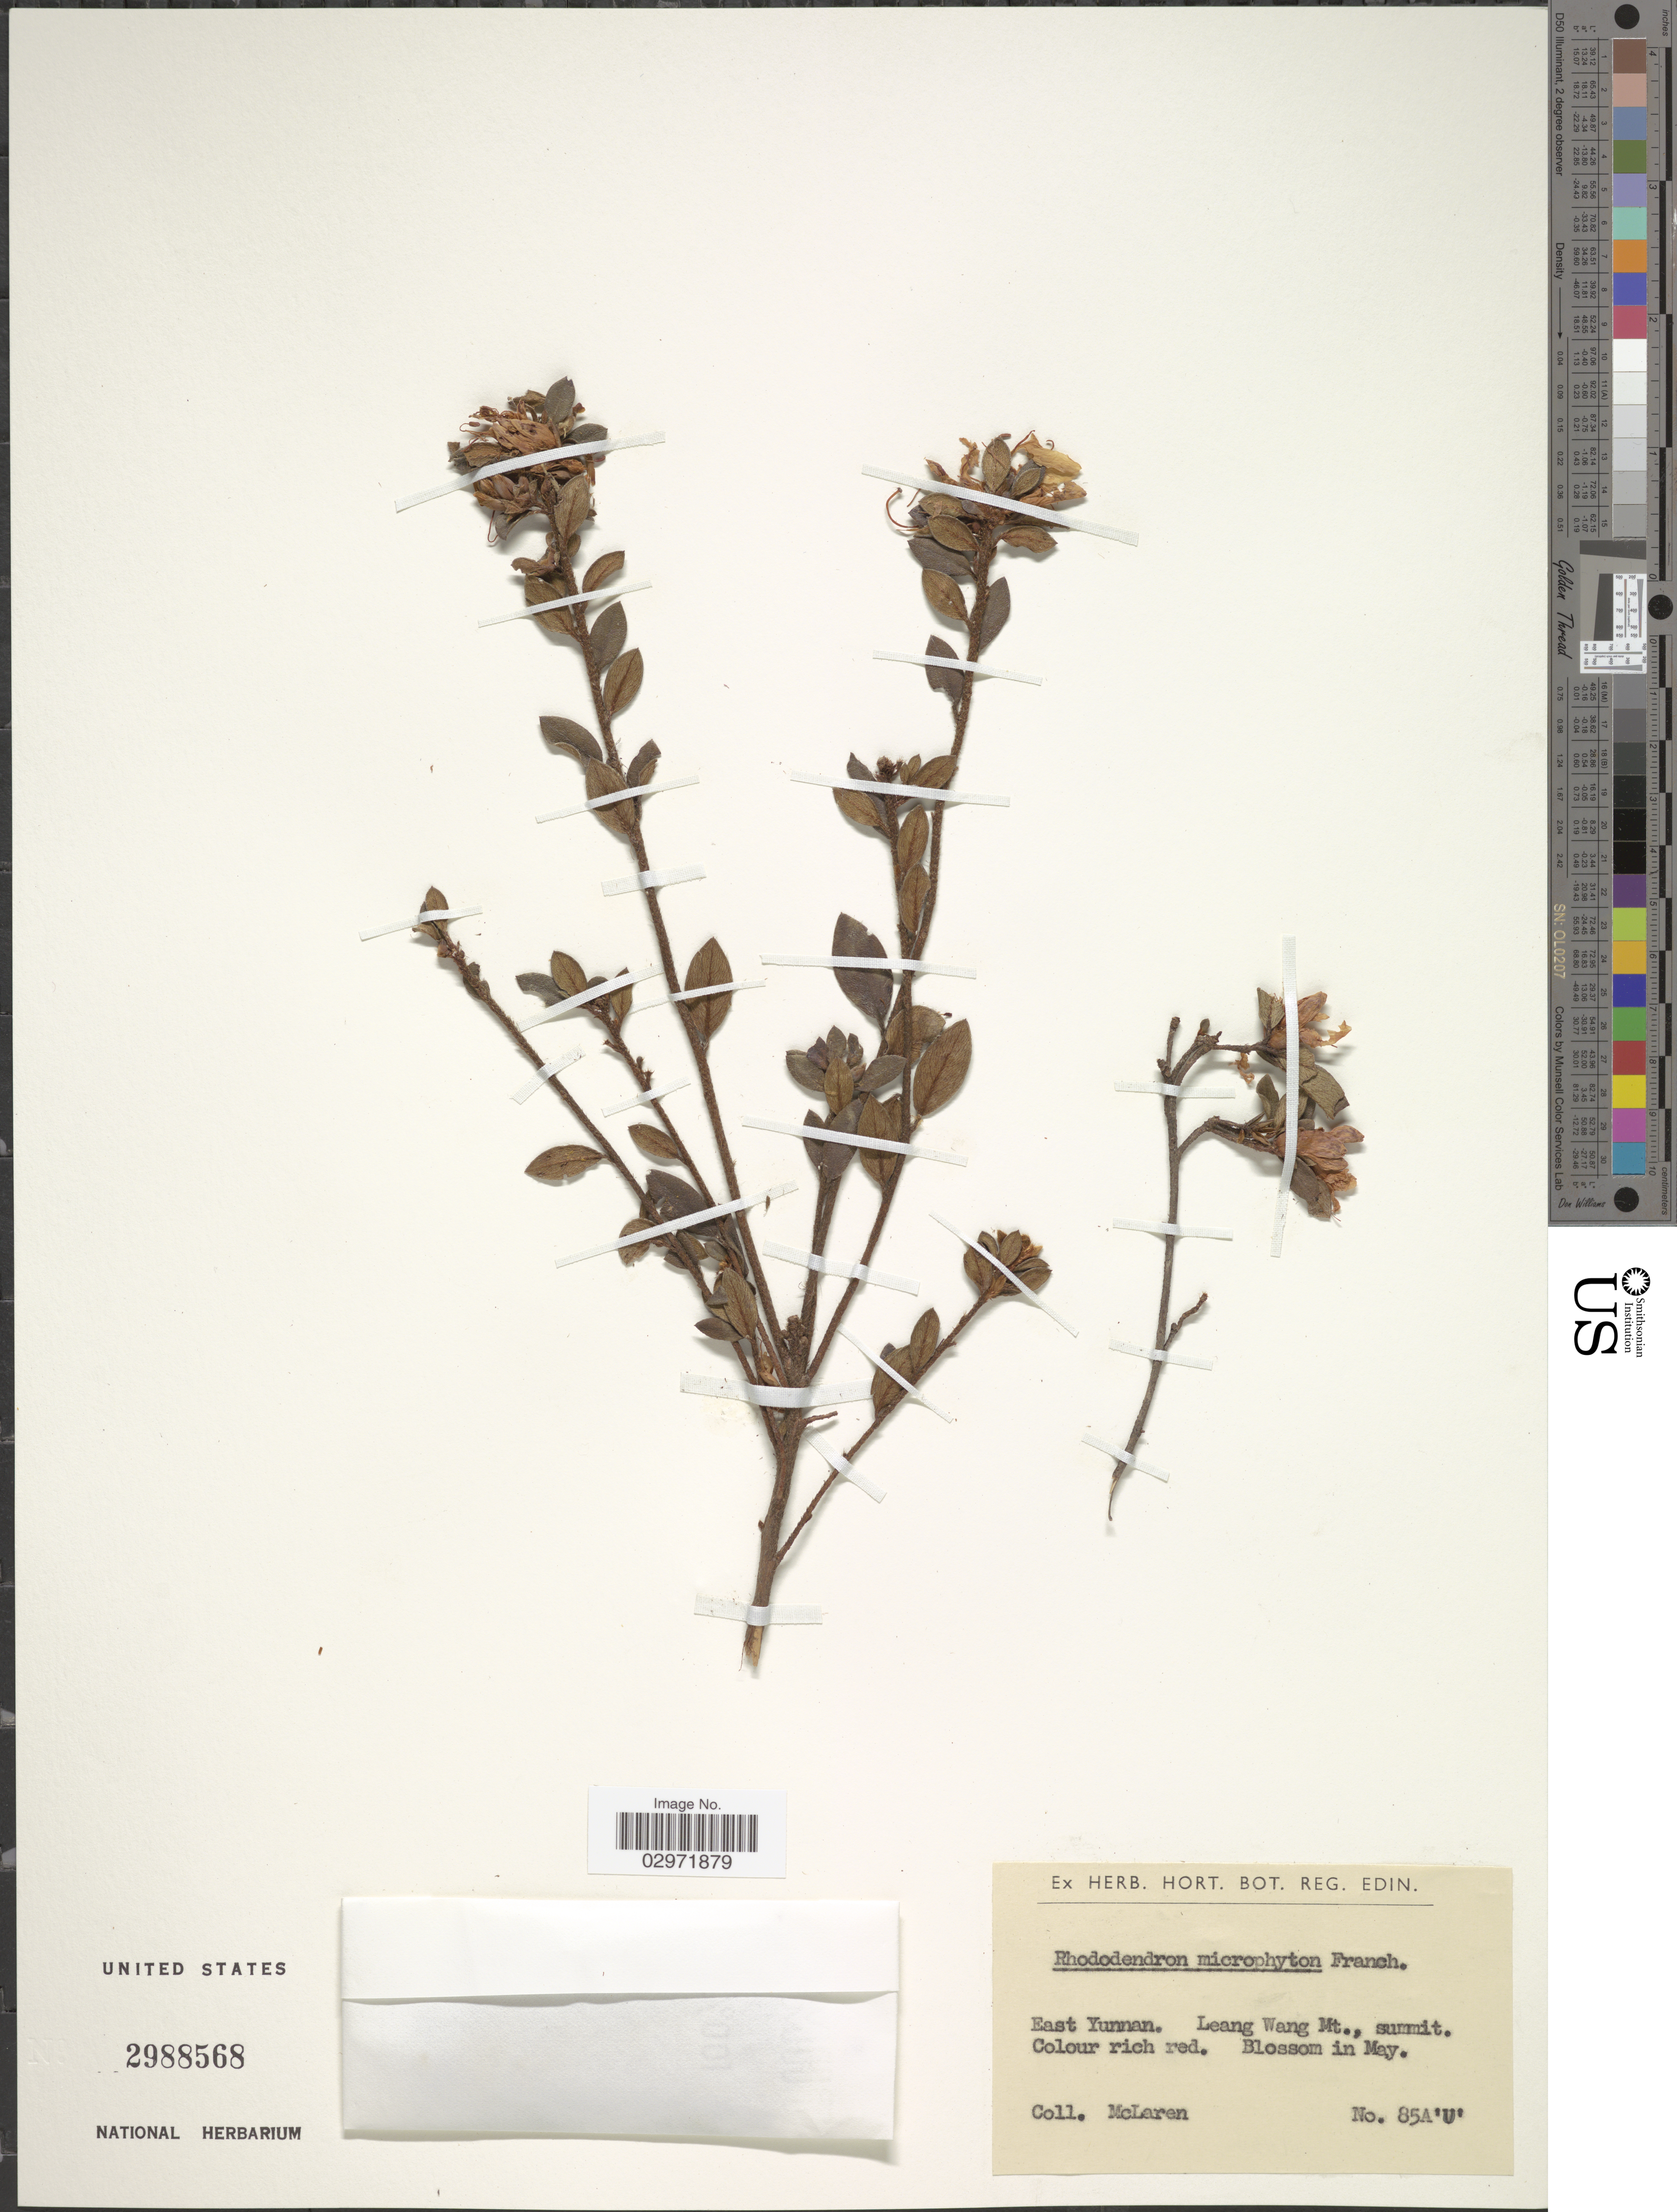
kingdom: Plantae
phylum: Tracheophyta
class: Magnoliopsida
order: Ericales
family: Ericaceae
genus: Rhododendron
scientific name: Rhododendron microphyton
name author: Franch.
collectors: McLaren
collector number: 85A'U'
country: China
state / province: Yunnan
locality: East Yunnan. Leang Wang Mt.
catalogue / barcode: US 2988568